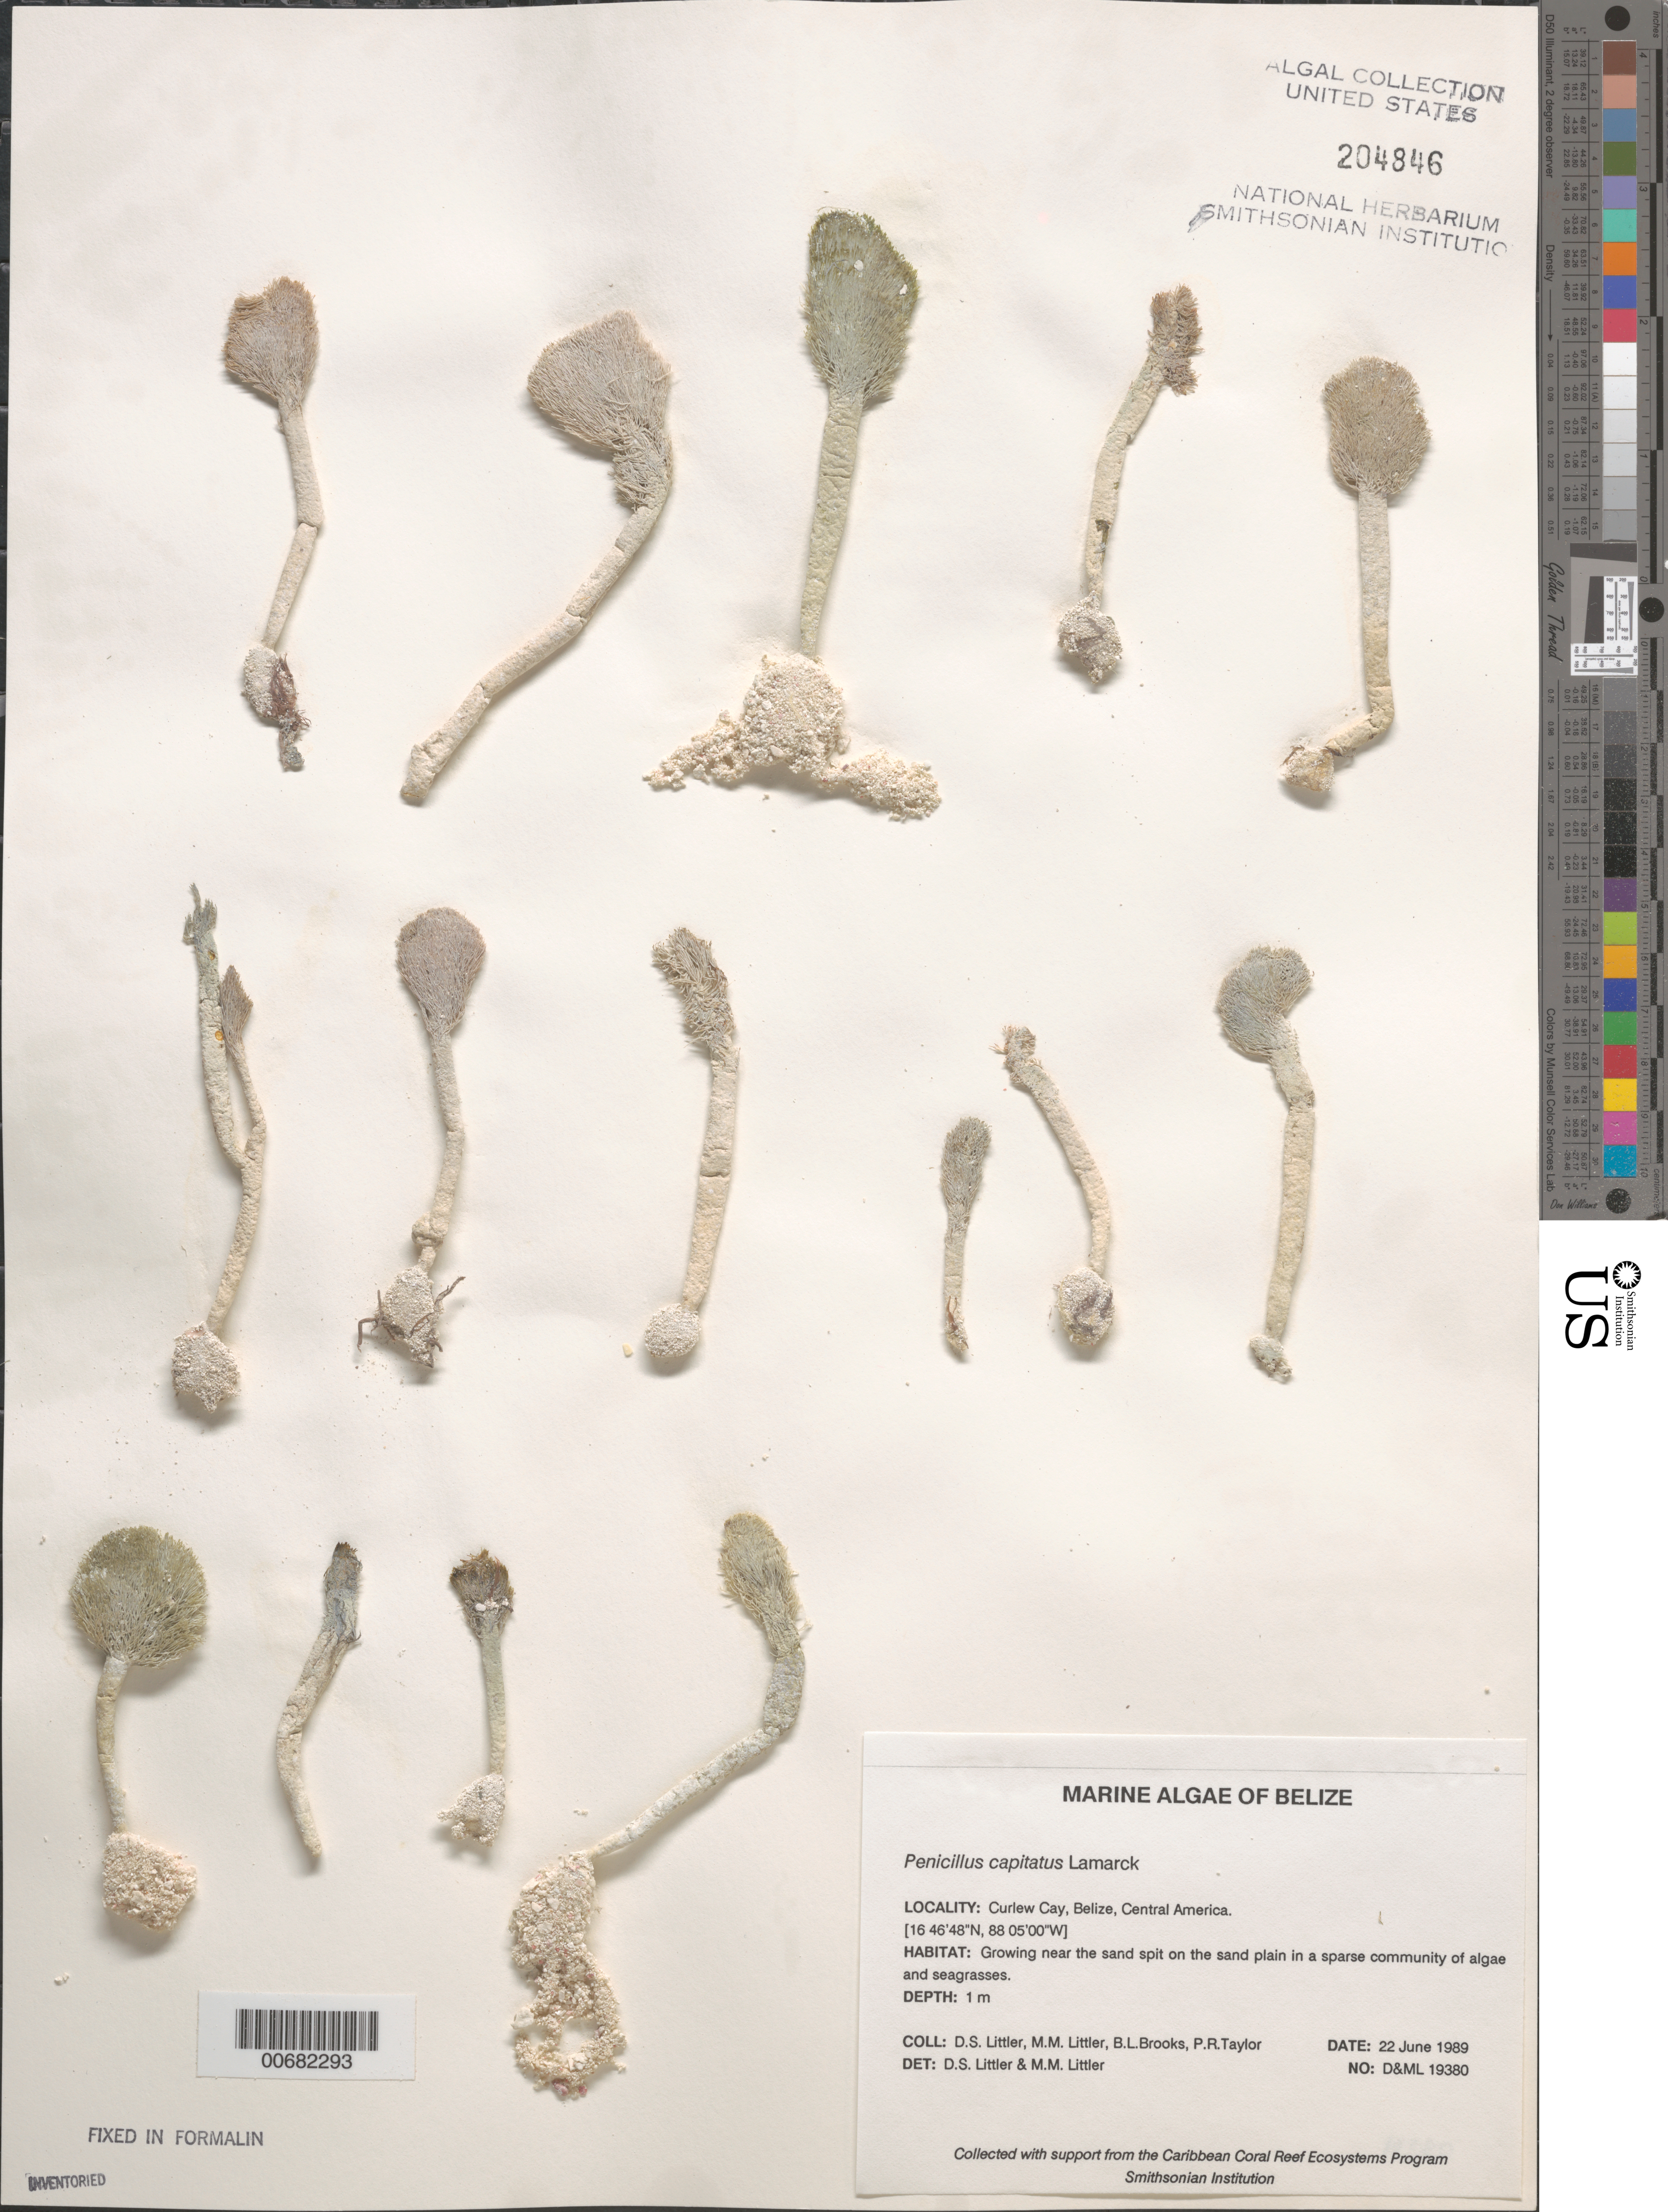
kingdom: Plantae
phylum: Chlorophyta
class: Ulvophyceae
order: Bryopsidales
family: Udoteaceae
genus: Penicillus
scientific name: Penicillus capitatus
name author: Lam.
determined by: Littler, D. S.; Littler, M. M.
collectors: D. S. Littler, M. M. Littler, B. Brooks & P. R. Taylor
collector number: D&ML 19380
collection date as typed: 22 Jun 1989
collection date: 1989-06-22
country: Belize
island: Curlew Cay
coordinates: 16 46' 48" N, 88 05' 00" W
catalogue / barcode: US 204846